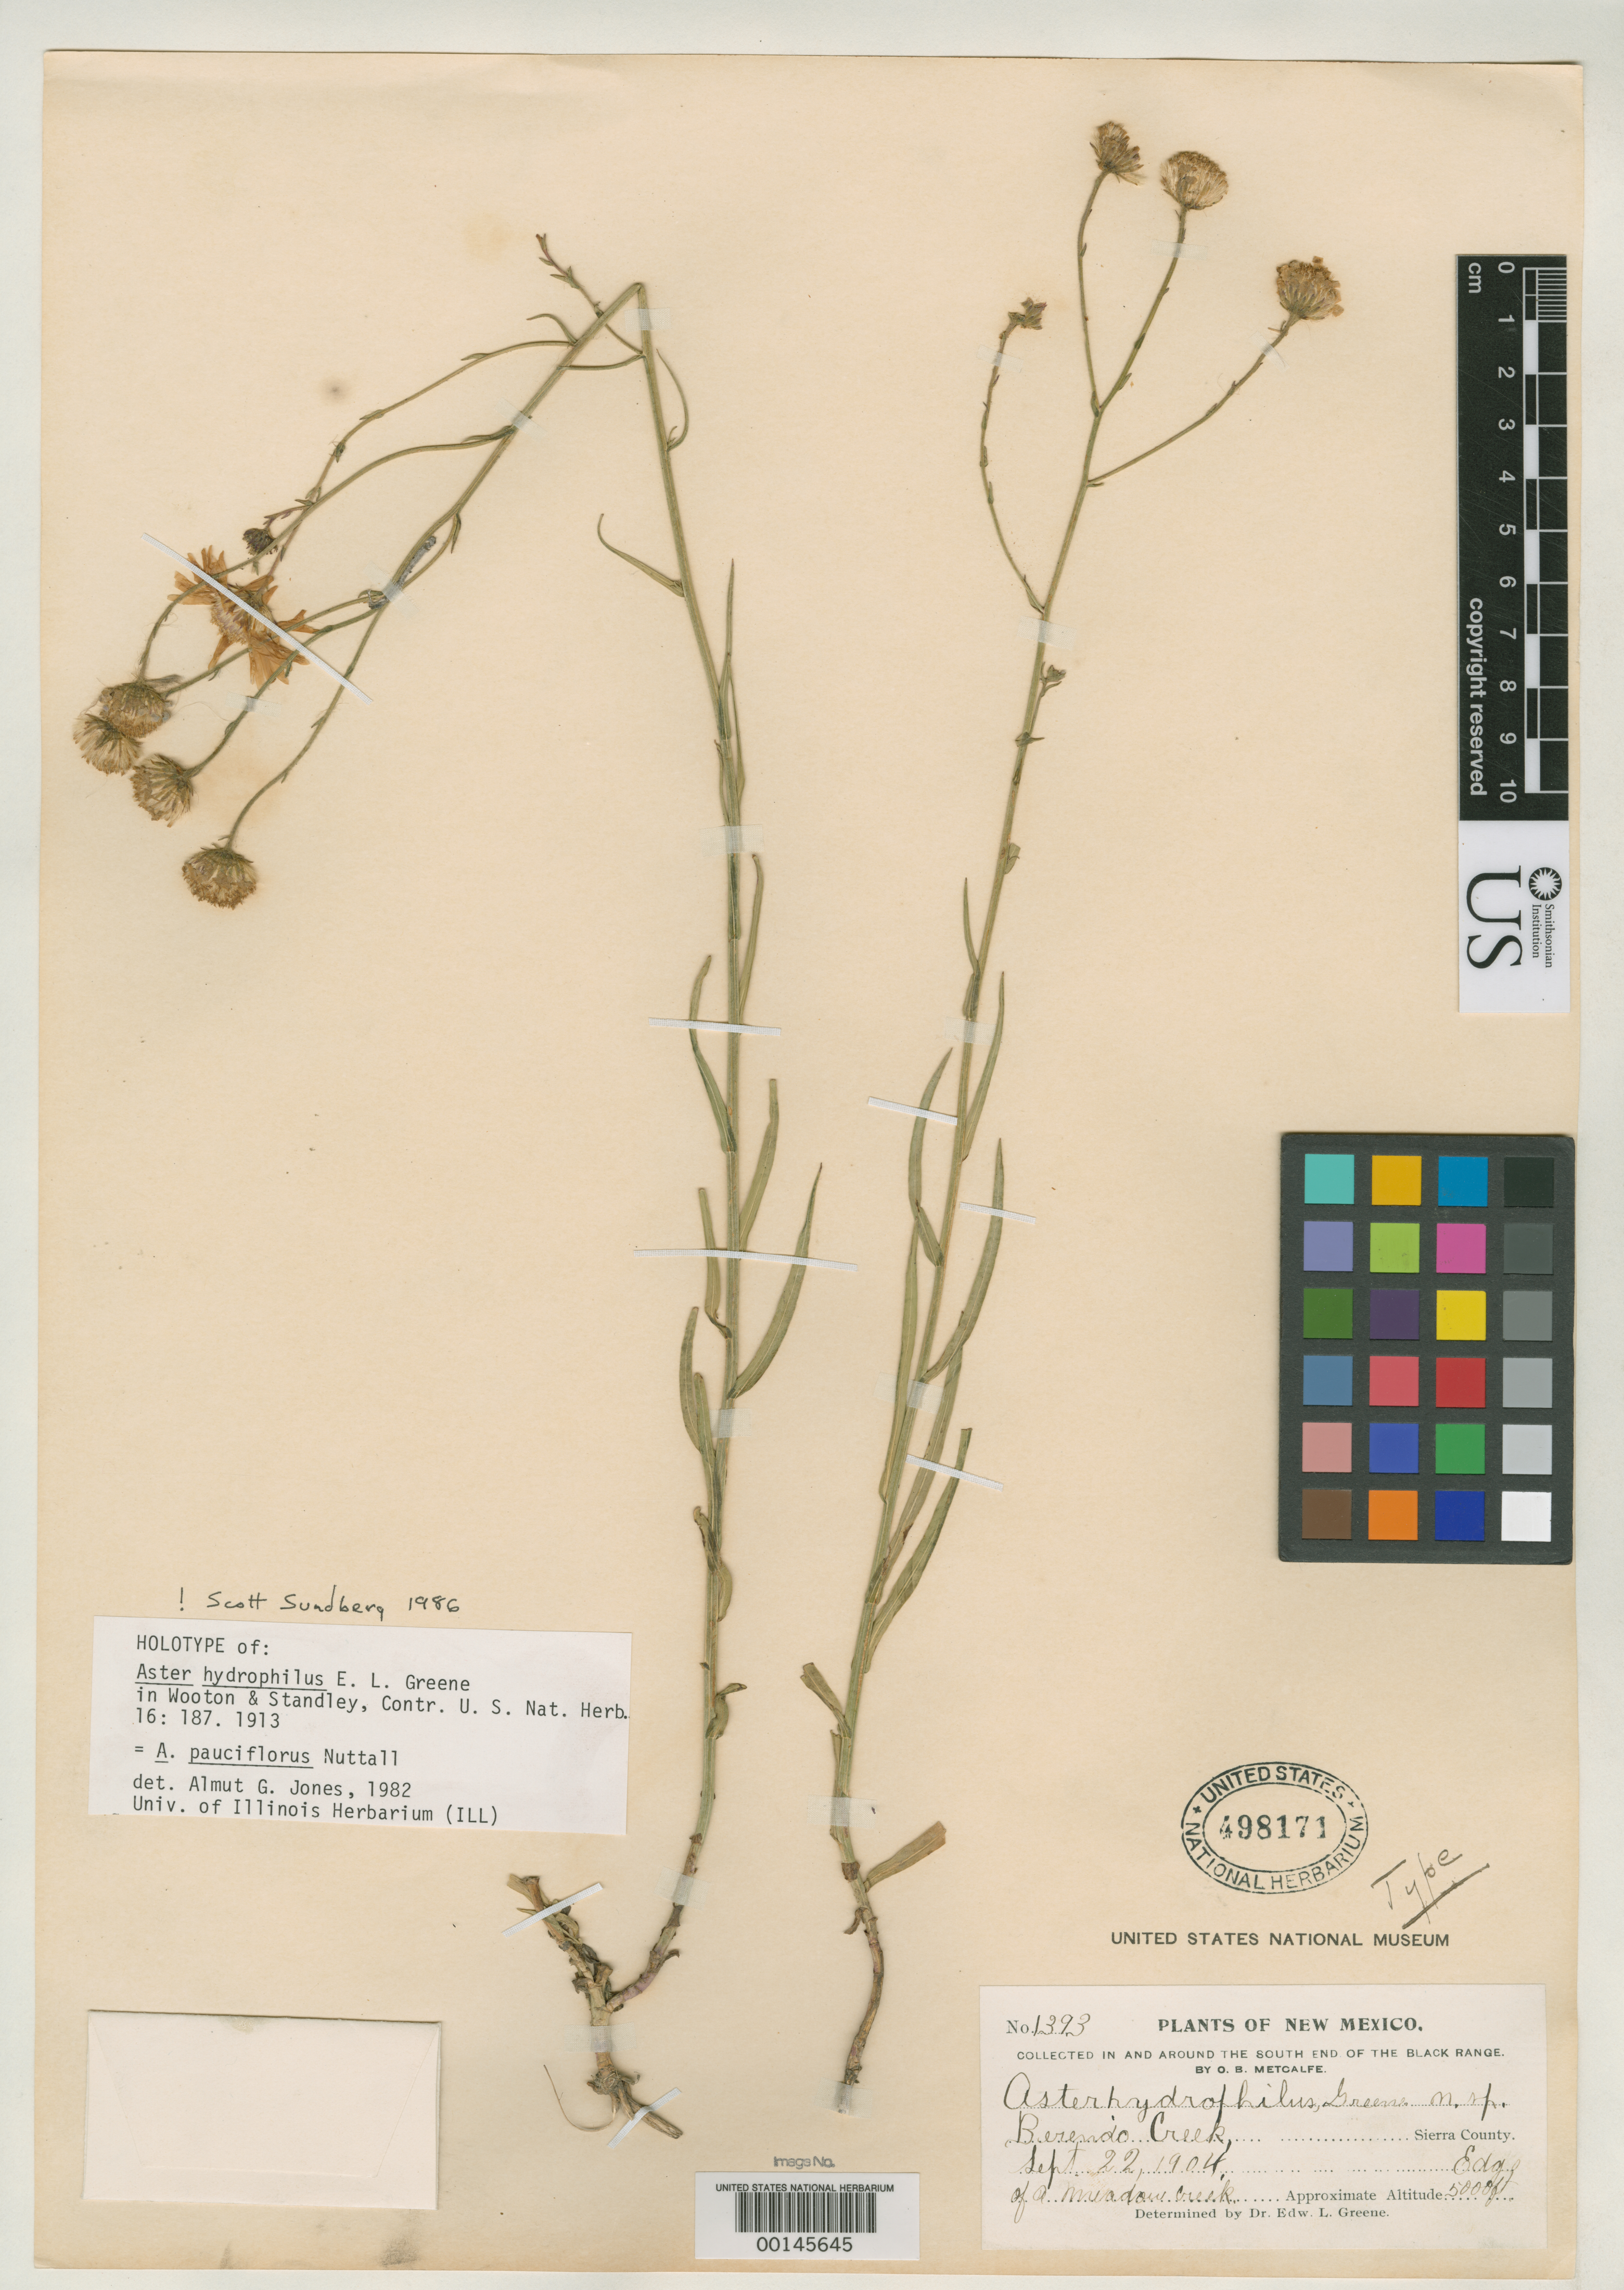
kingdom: Plantae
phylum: Tracheophyta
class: Magnoliopsida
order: Asterales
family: Asteraceae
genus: Aster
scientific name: Aster hydrophilus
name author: Greene ex Wooton & Standl.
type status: Holotype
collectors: O. B. Metcalfe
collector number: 1393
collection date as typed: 22 Sep 1904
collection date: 1904-09-22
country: United States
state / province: New Mexico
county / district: Sierra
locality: S end of Black Range, Berendo Creek.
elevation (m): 1500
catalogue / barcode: US 498171